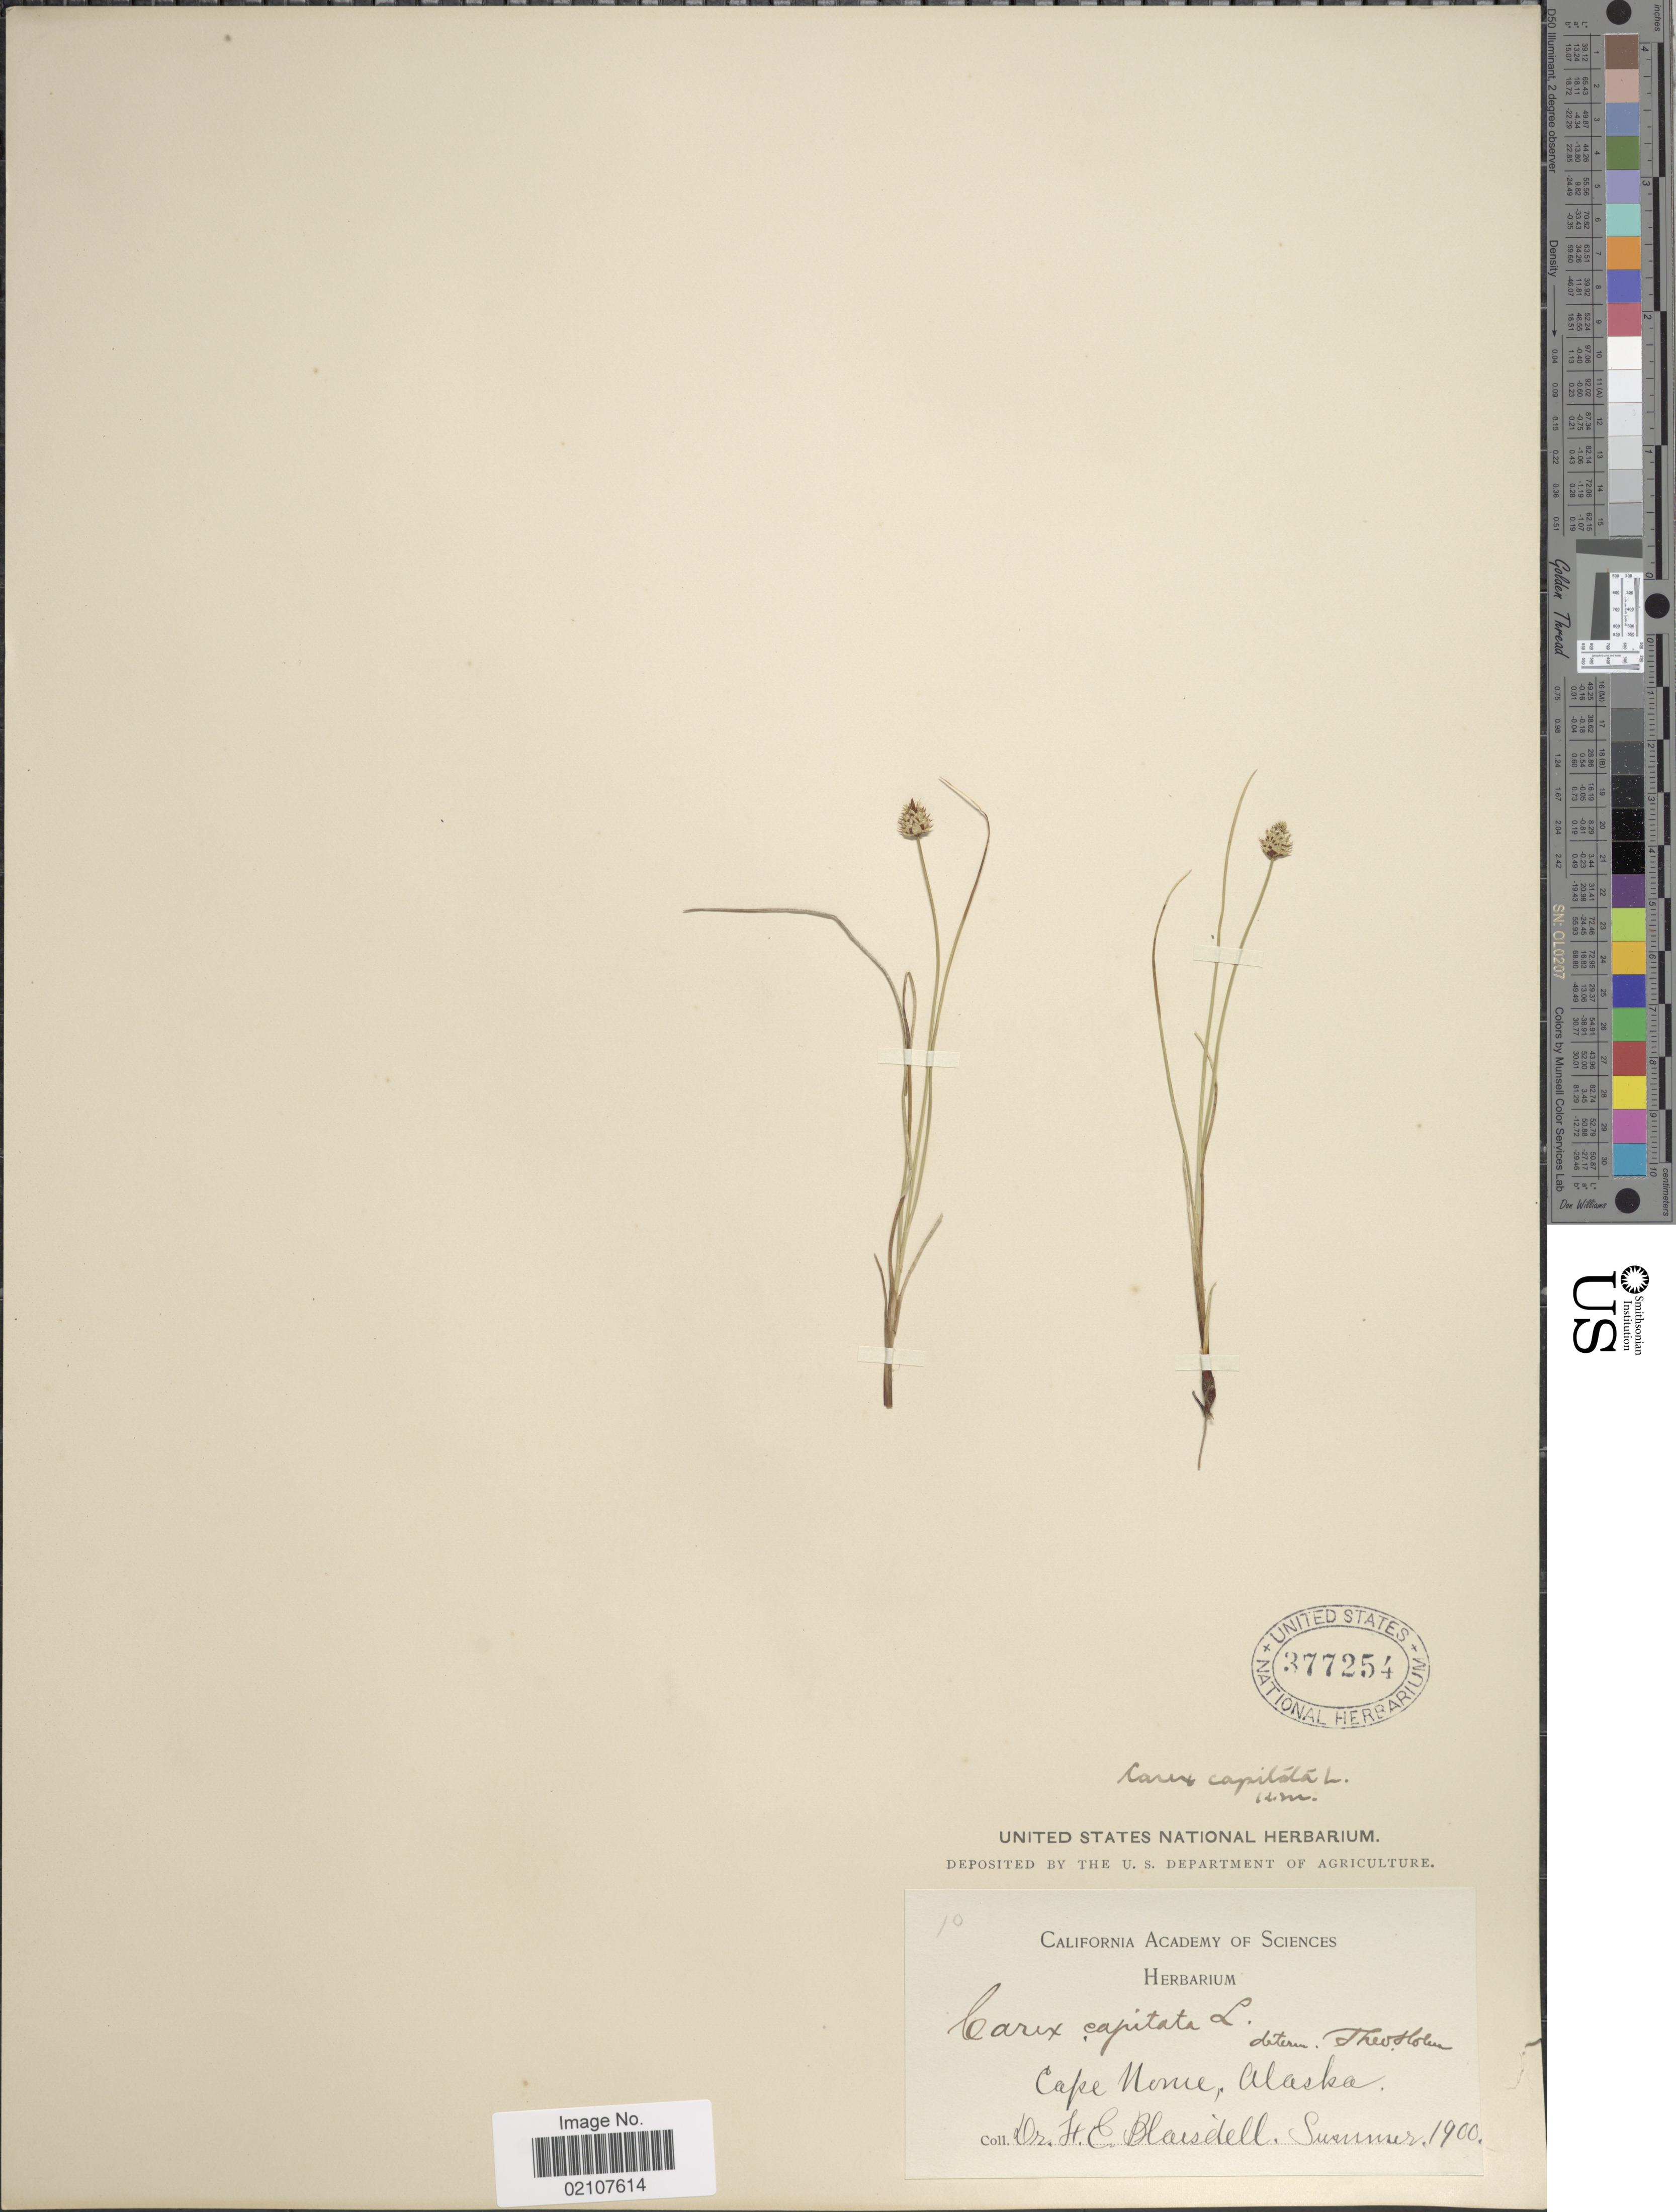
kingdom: Plantae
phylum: Tracheophyta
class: Liliopsida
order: Poales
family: Cyperaceae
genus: Carex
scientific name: Carex capitata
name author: L.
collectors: F. Blaisdell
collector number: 10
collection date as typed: Summer 1900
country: United States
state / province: Alaska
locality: Cape Nome, Alaska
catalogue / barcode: US 377254